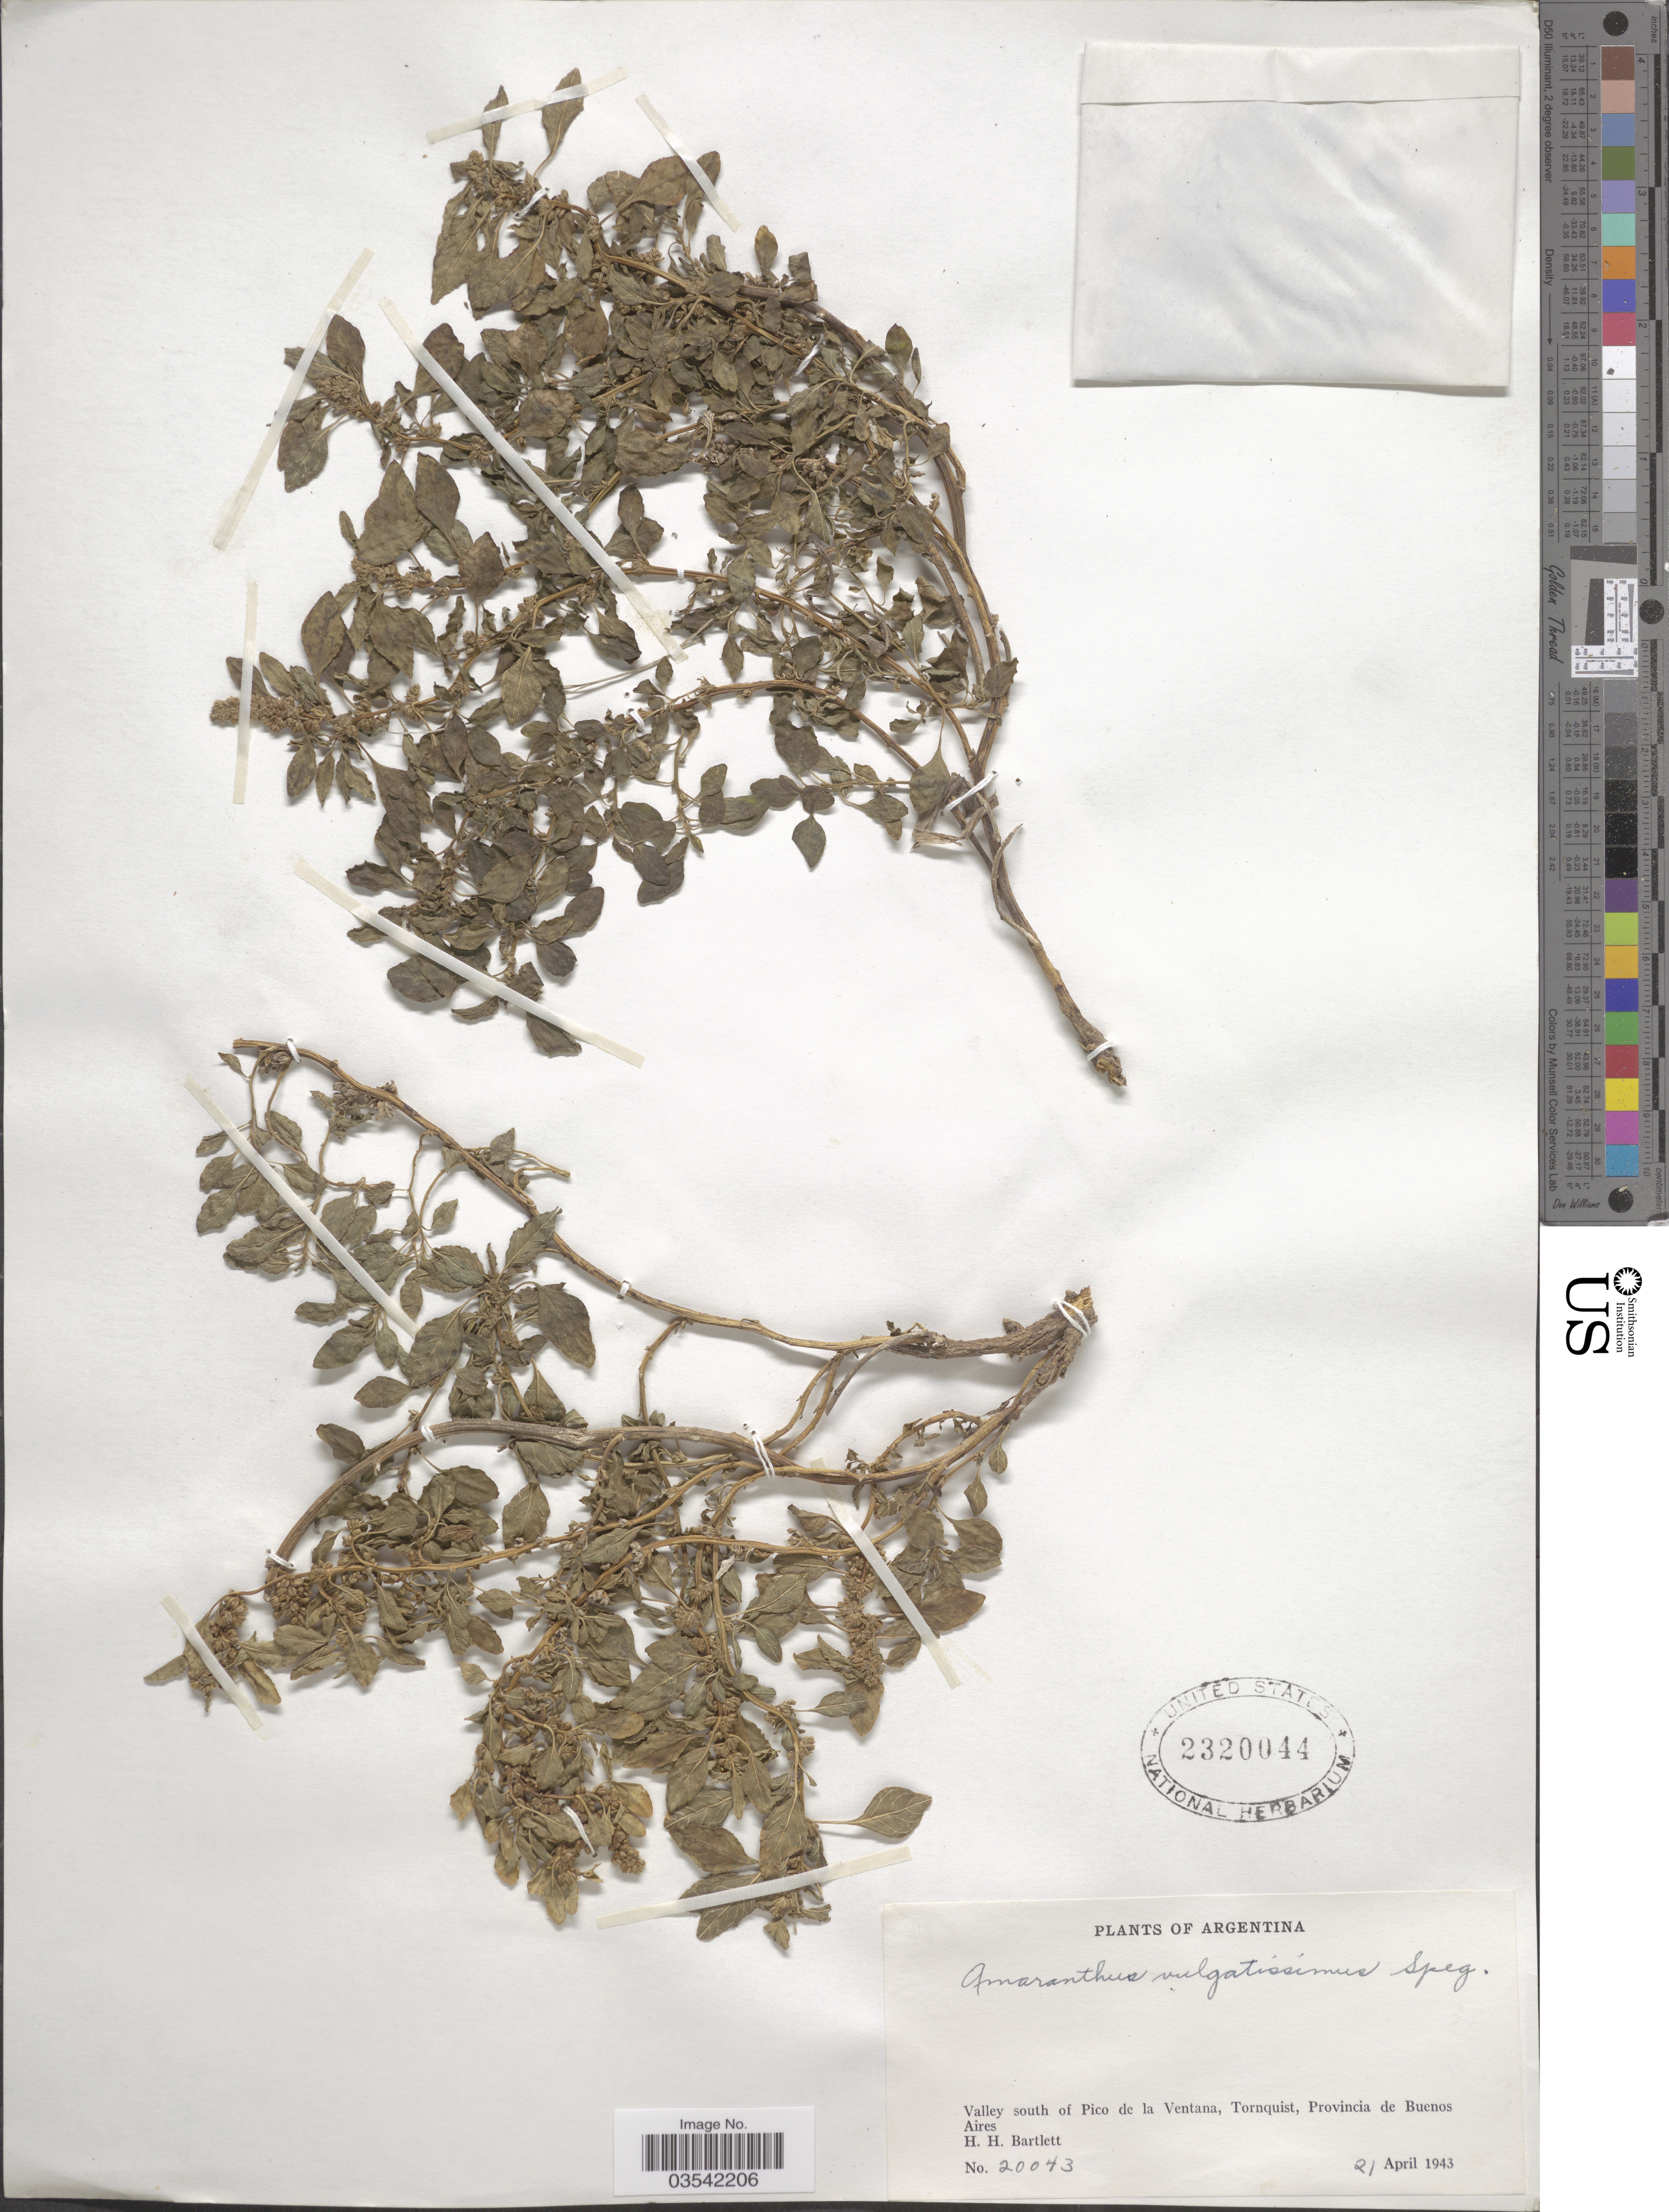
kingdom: Plantae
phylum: Tracheophyta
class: Magnoliopsida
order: Caryophyllales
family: Amaranthaceae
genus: Amaranthus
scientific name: Amaranthus vulgatissimus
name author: Speg.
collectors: H. H. Bartlett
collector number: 20043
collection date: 1943-04-21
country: Argentina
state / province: Buenos Aires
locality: Valley south of Pico de la Ventana, Tornquist.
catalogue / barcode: US 2320044